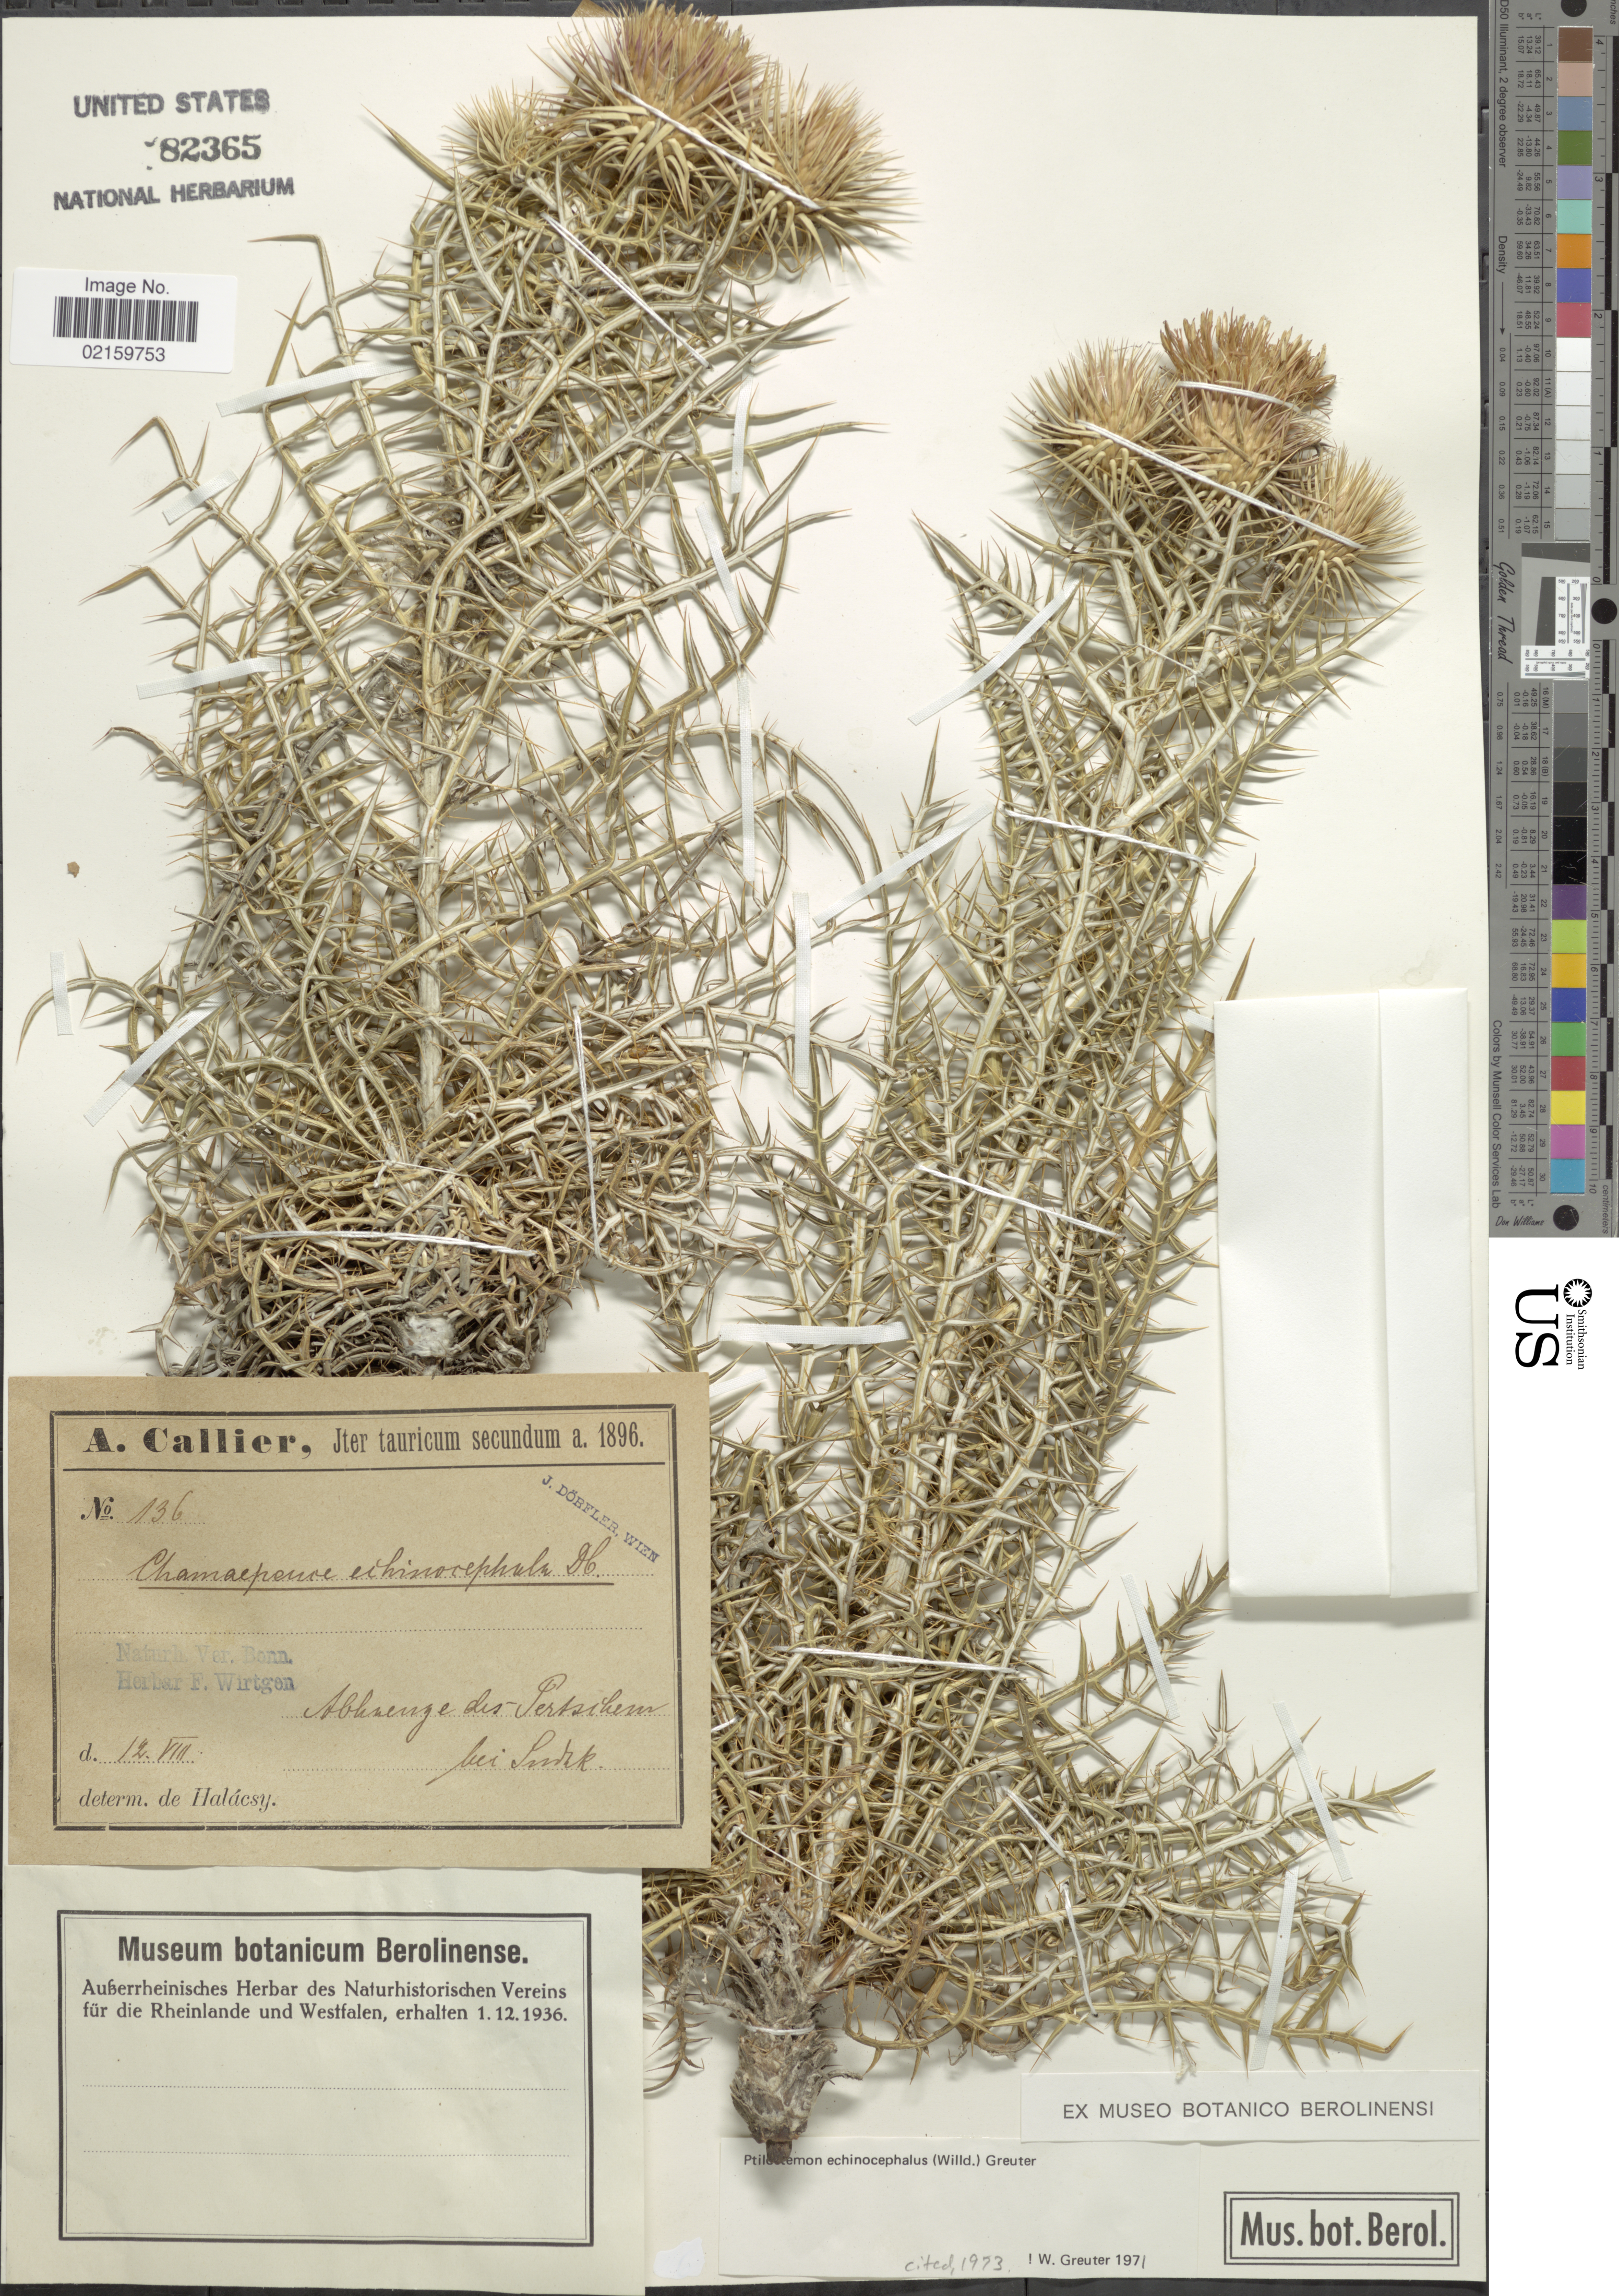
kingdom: Plantae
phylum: Tracheophyta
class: Magnoliopsida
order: Asterales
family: Asteraceae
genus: Ptilostemon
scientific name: Ptilostemon echinocephalus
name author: (Willd.) Greuter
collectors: A. Callier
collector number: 136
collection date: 1896-08-12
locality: Abknenge dis Persihem bei Sindik [interpreted]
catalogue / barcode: US 82365